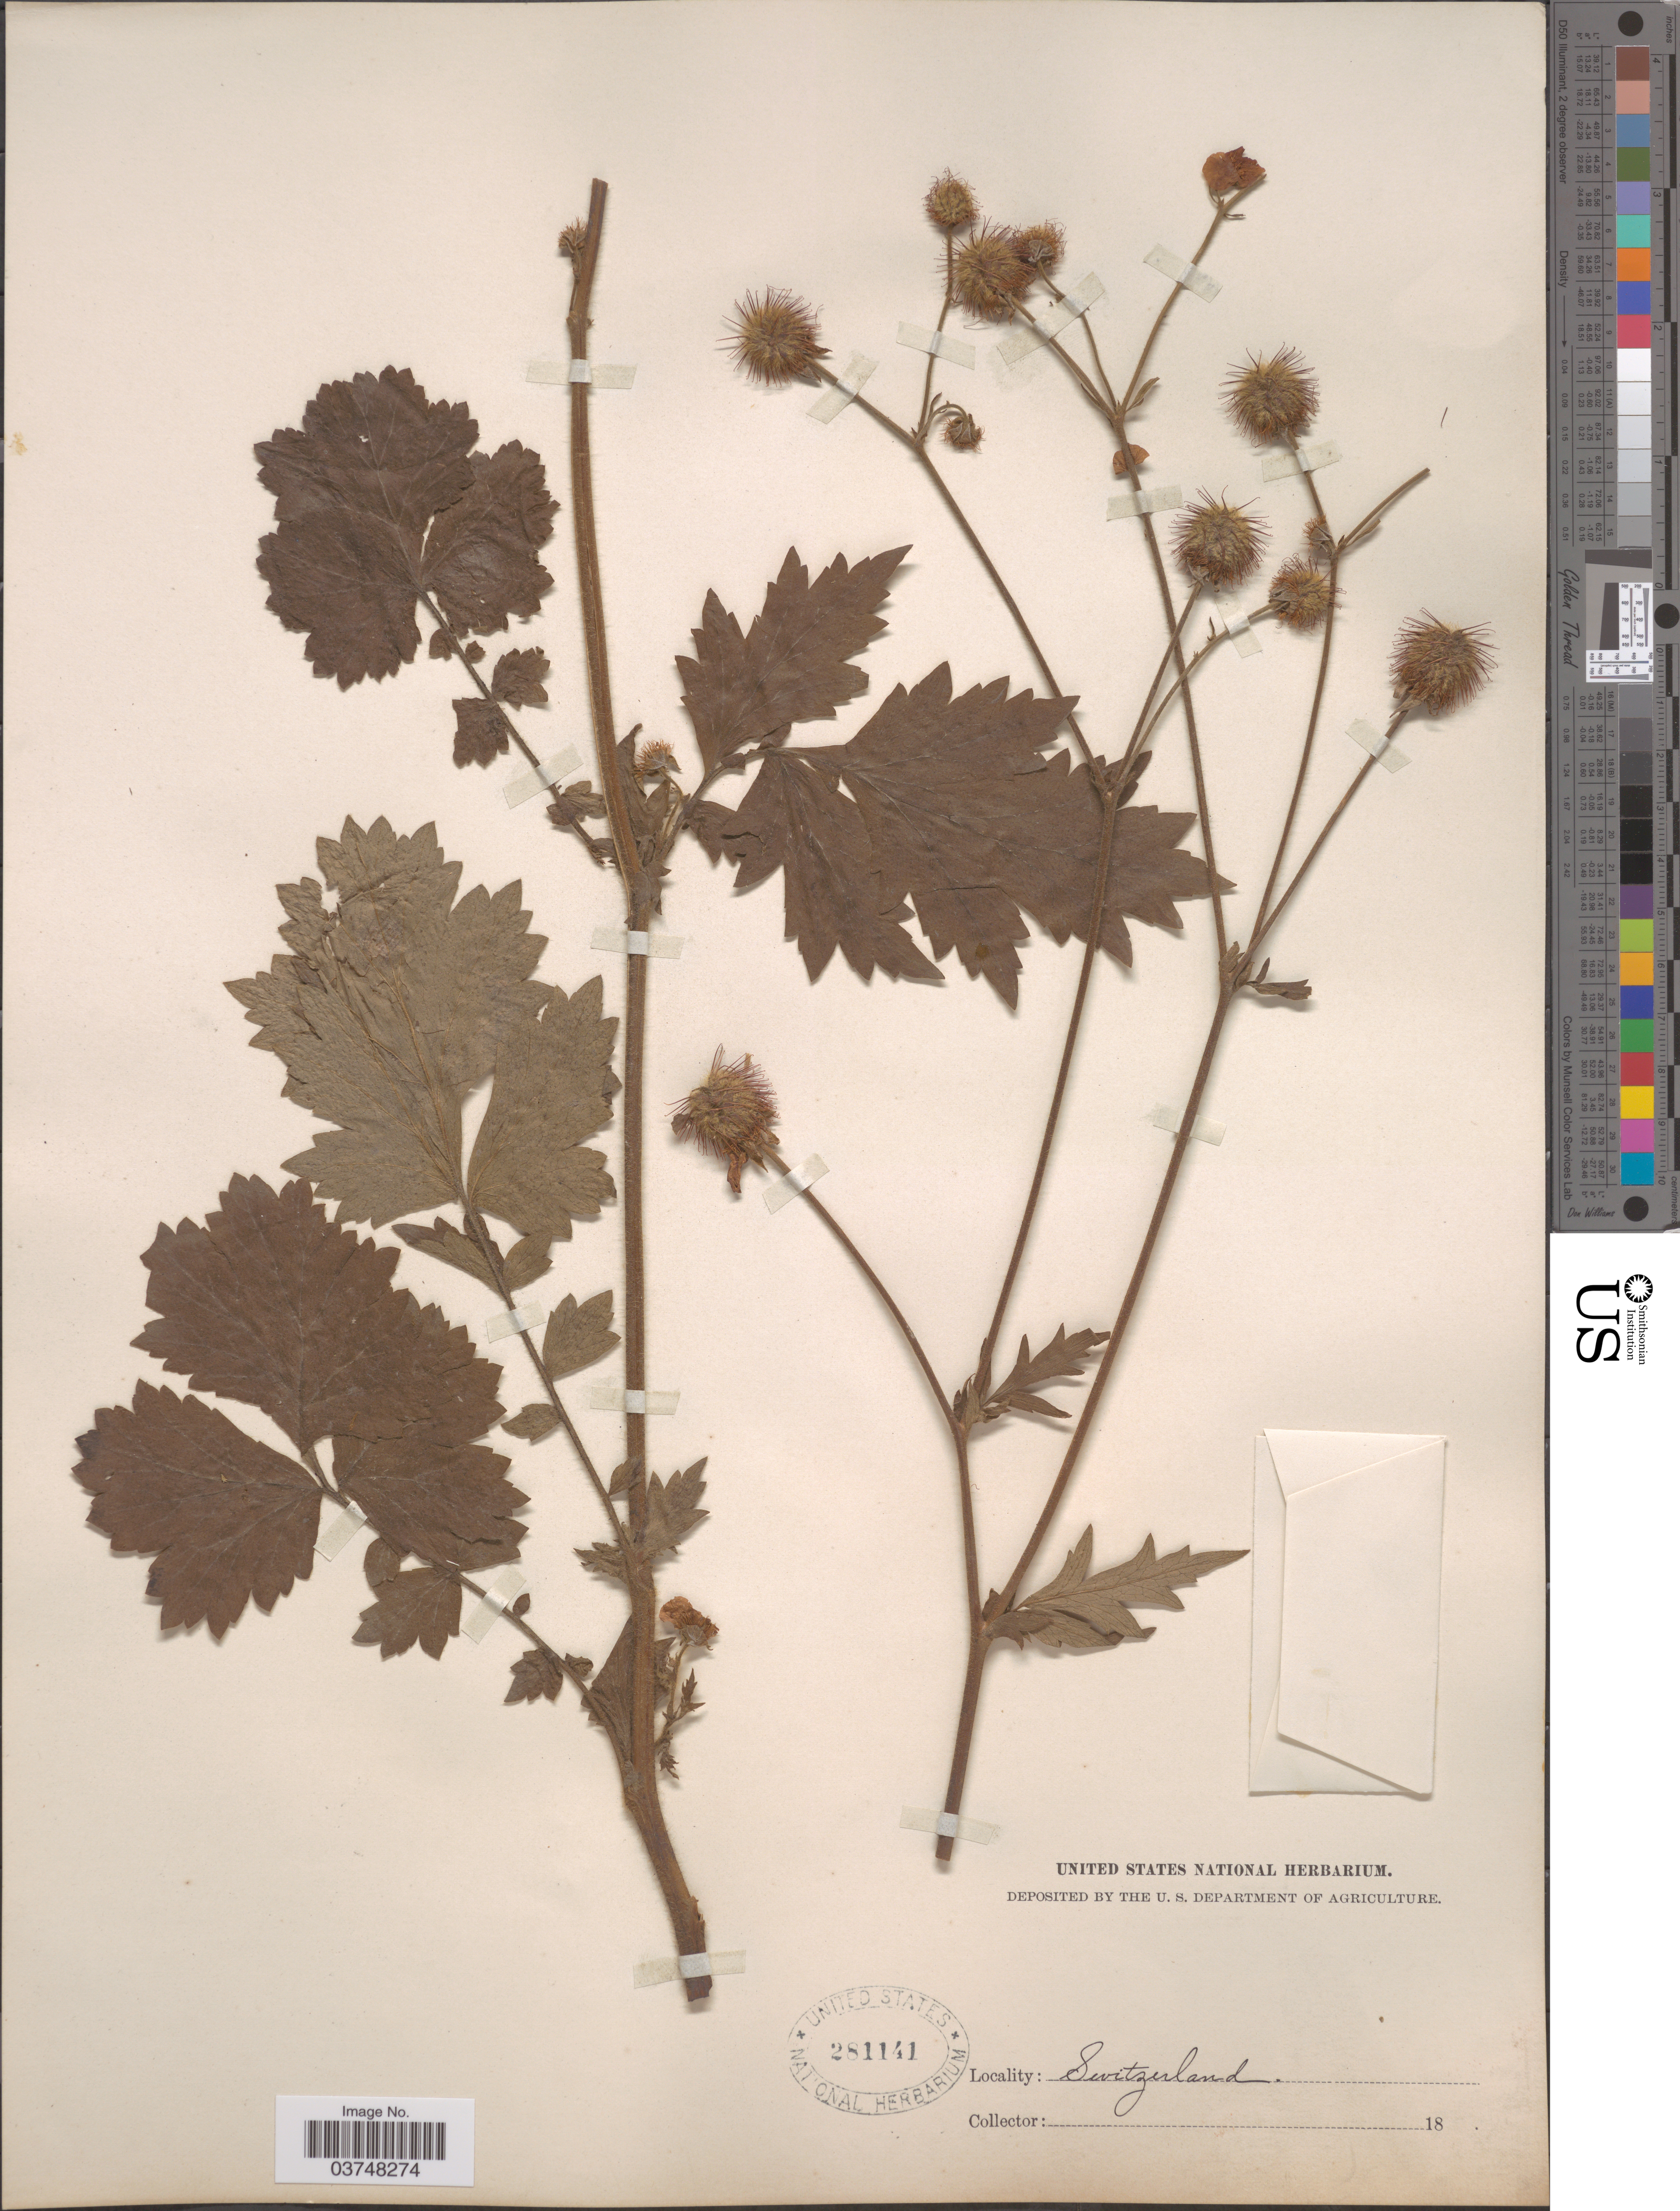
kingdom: Plantae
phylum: Tracheophyta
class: Magnoliopsida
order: Rosales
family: Rosaceae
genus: Geum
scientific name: Geum sp.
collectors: ex herb. United States National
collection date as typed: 18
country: Switzerland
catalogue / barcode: US 281141